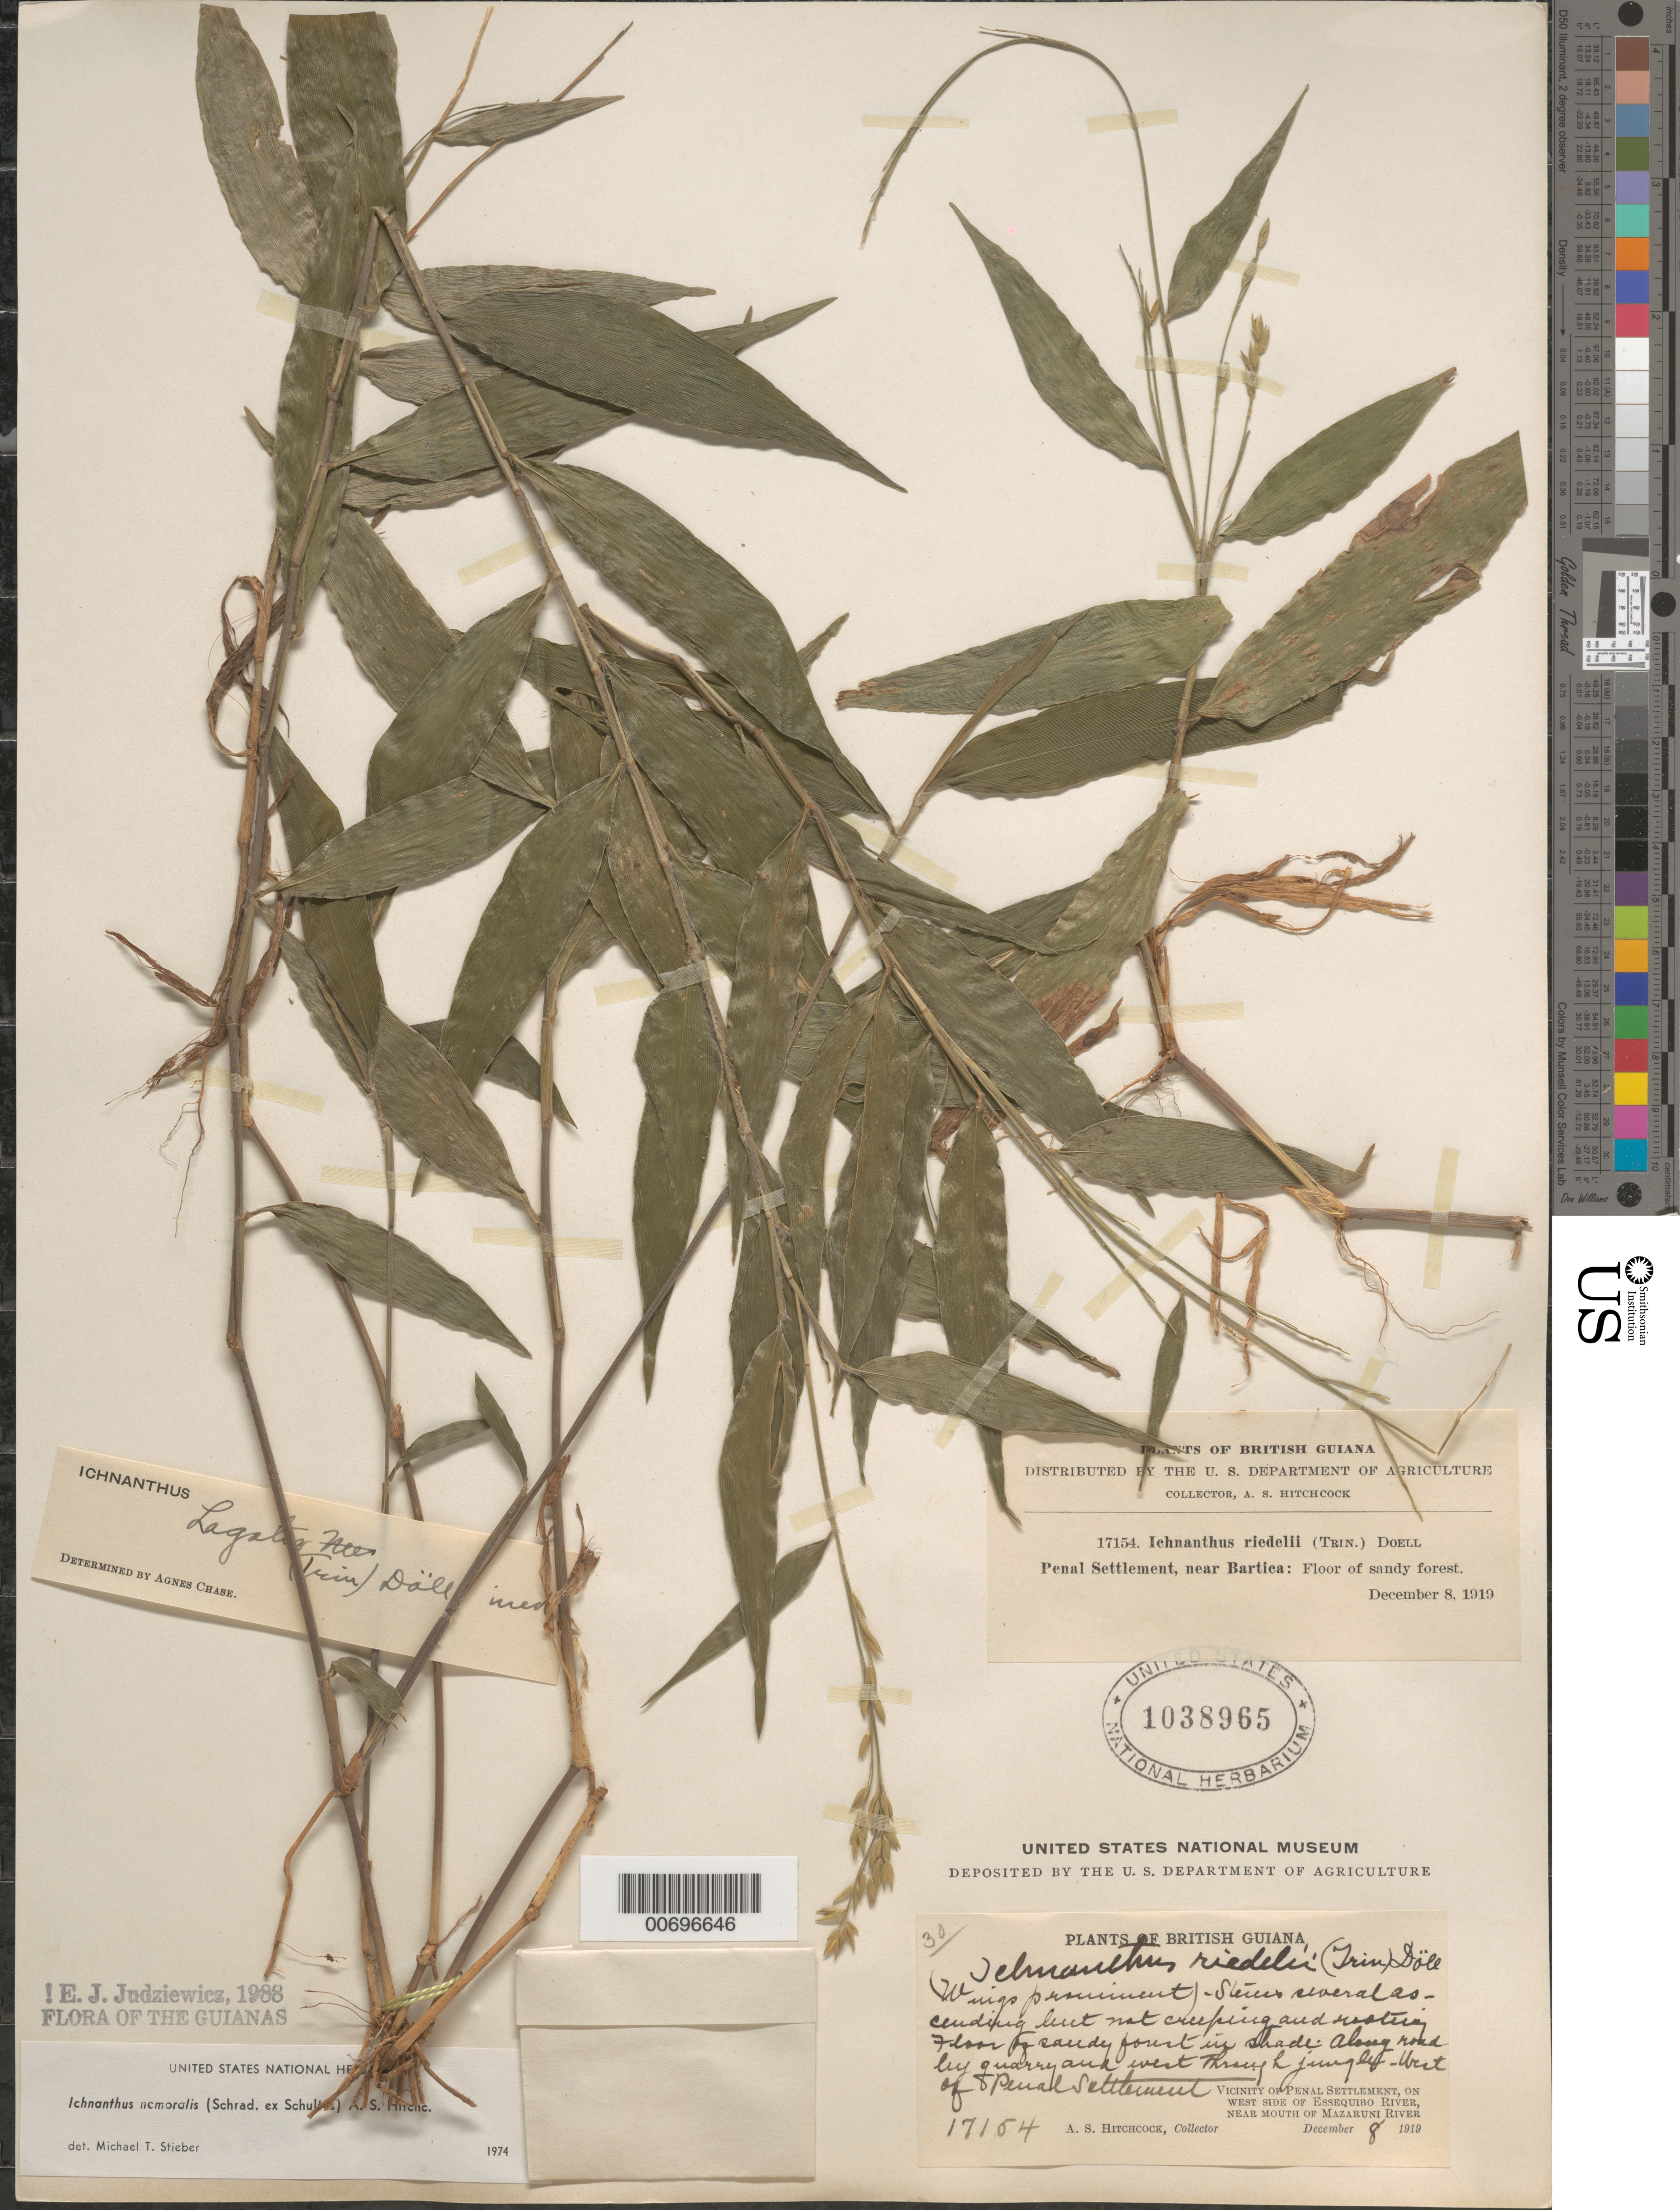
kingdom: Plantae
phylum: Tracheophyta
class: Liliopsida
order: Poales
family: Poaceae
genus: Ichnanthus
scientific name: Ichnanthus nemoralis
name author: (Schrad.) Hitchc. & Chase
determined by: Stieber, M. T.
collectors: A. S. Hitchcock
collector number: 17154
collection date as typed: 3-Dec-19 to 9-Dec-19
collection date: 1919-12-03/1919-12-09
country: Guyana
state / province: Cuyuni-Mazaruni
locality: Penal Settlement, on W side of Essequibo River, near mouth of Mazaruni River, W of; by quarry along road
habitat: Floor of sandy forest in shade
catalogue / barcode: US 1038965